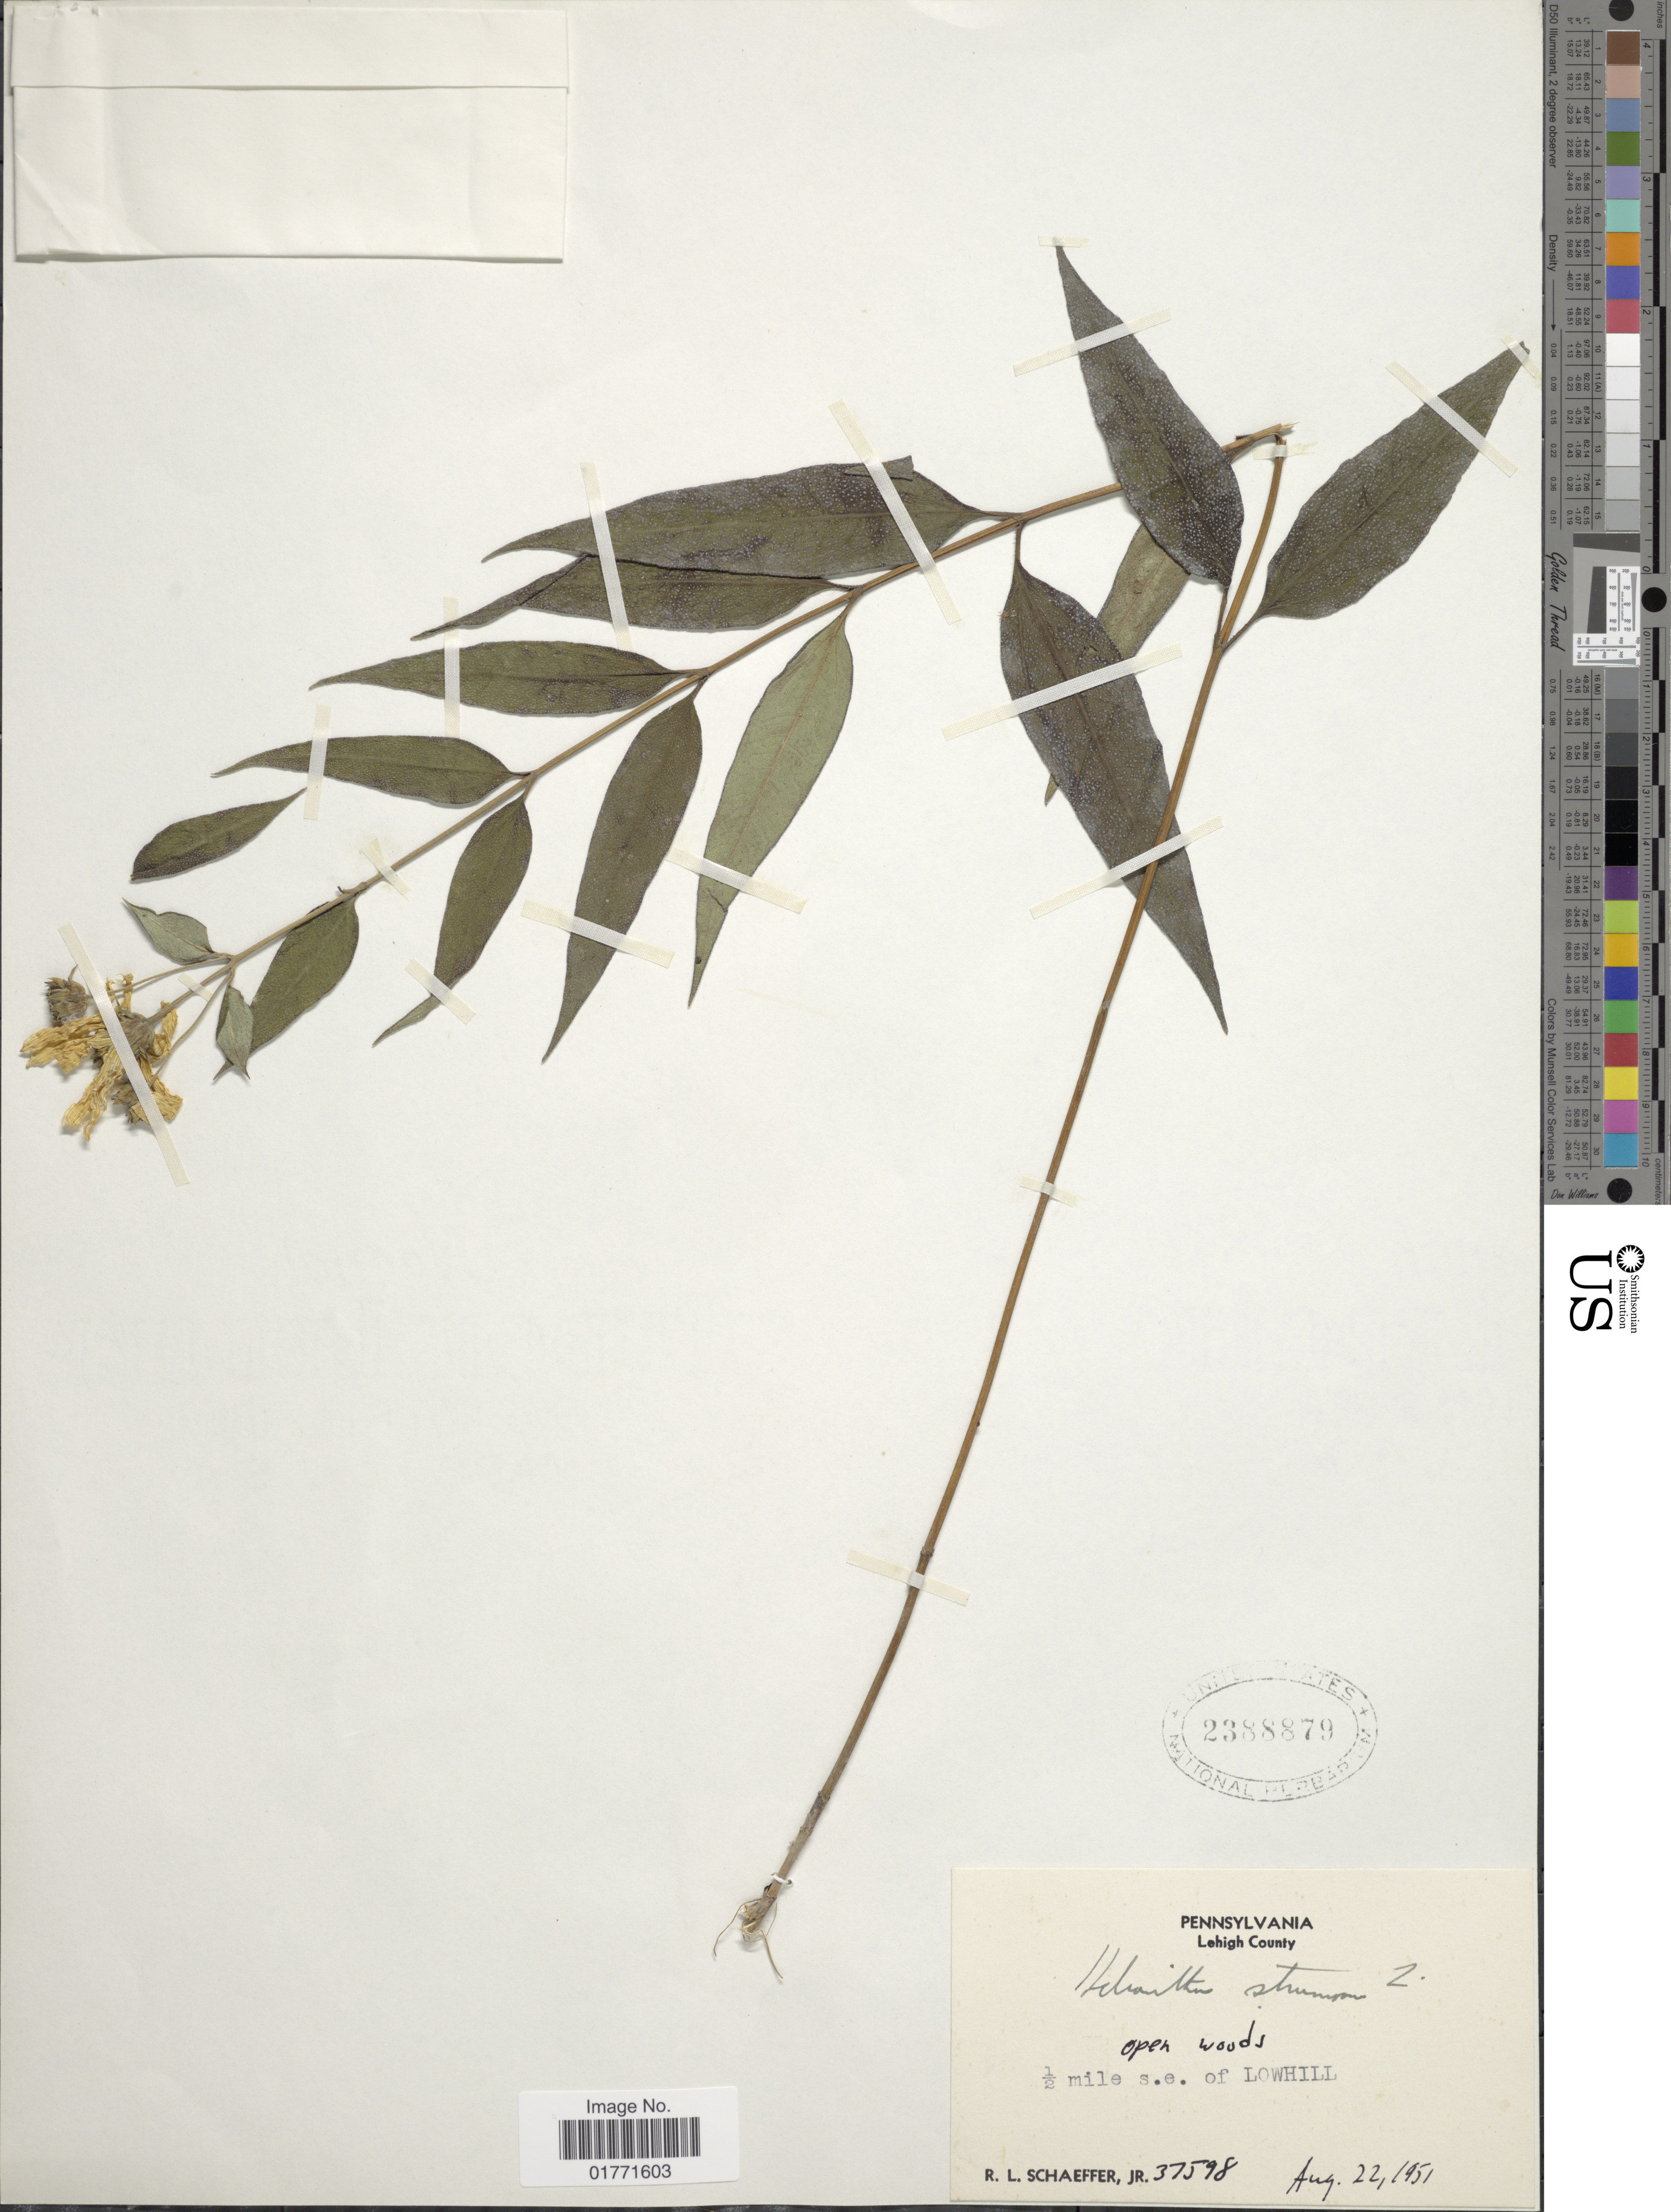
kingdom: Plantae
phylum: Tracheophyta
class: Magnoliopsida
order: Asterales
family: Asteraceae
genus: Helianthus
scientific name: Helianthus strumosus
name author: L.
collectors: R. L. Schaeffer Jr.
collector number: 37598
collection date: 1951-08-22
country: United States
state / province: Pennsylvania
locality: Lehigh County. ½ mile s.e. of Lowhill.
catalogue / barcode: US 2388879